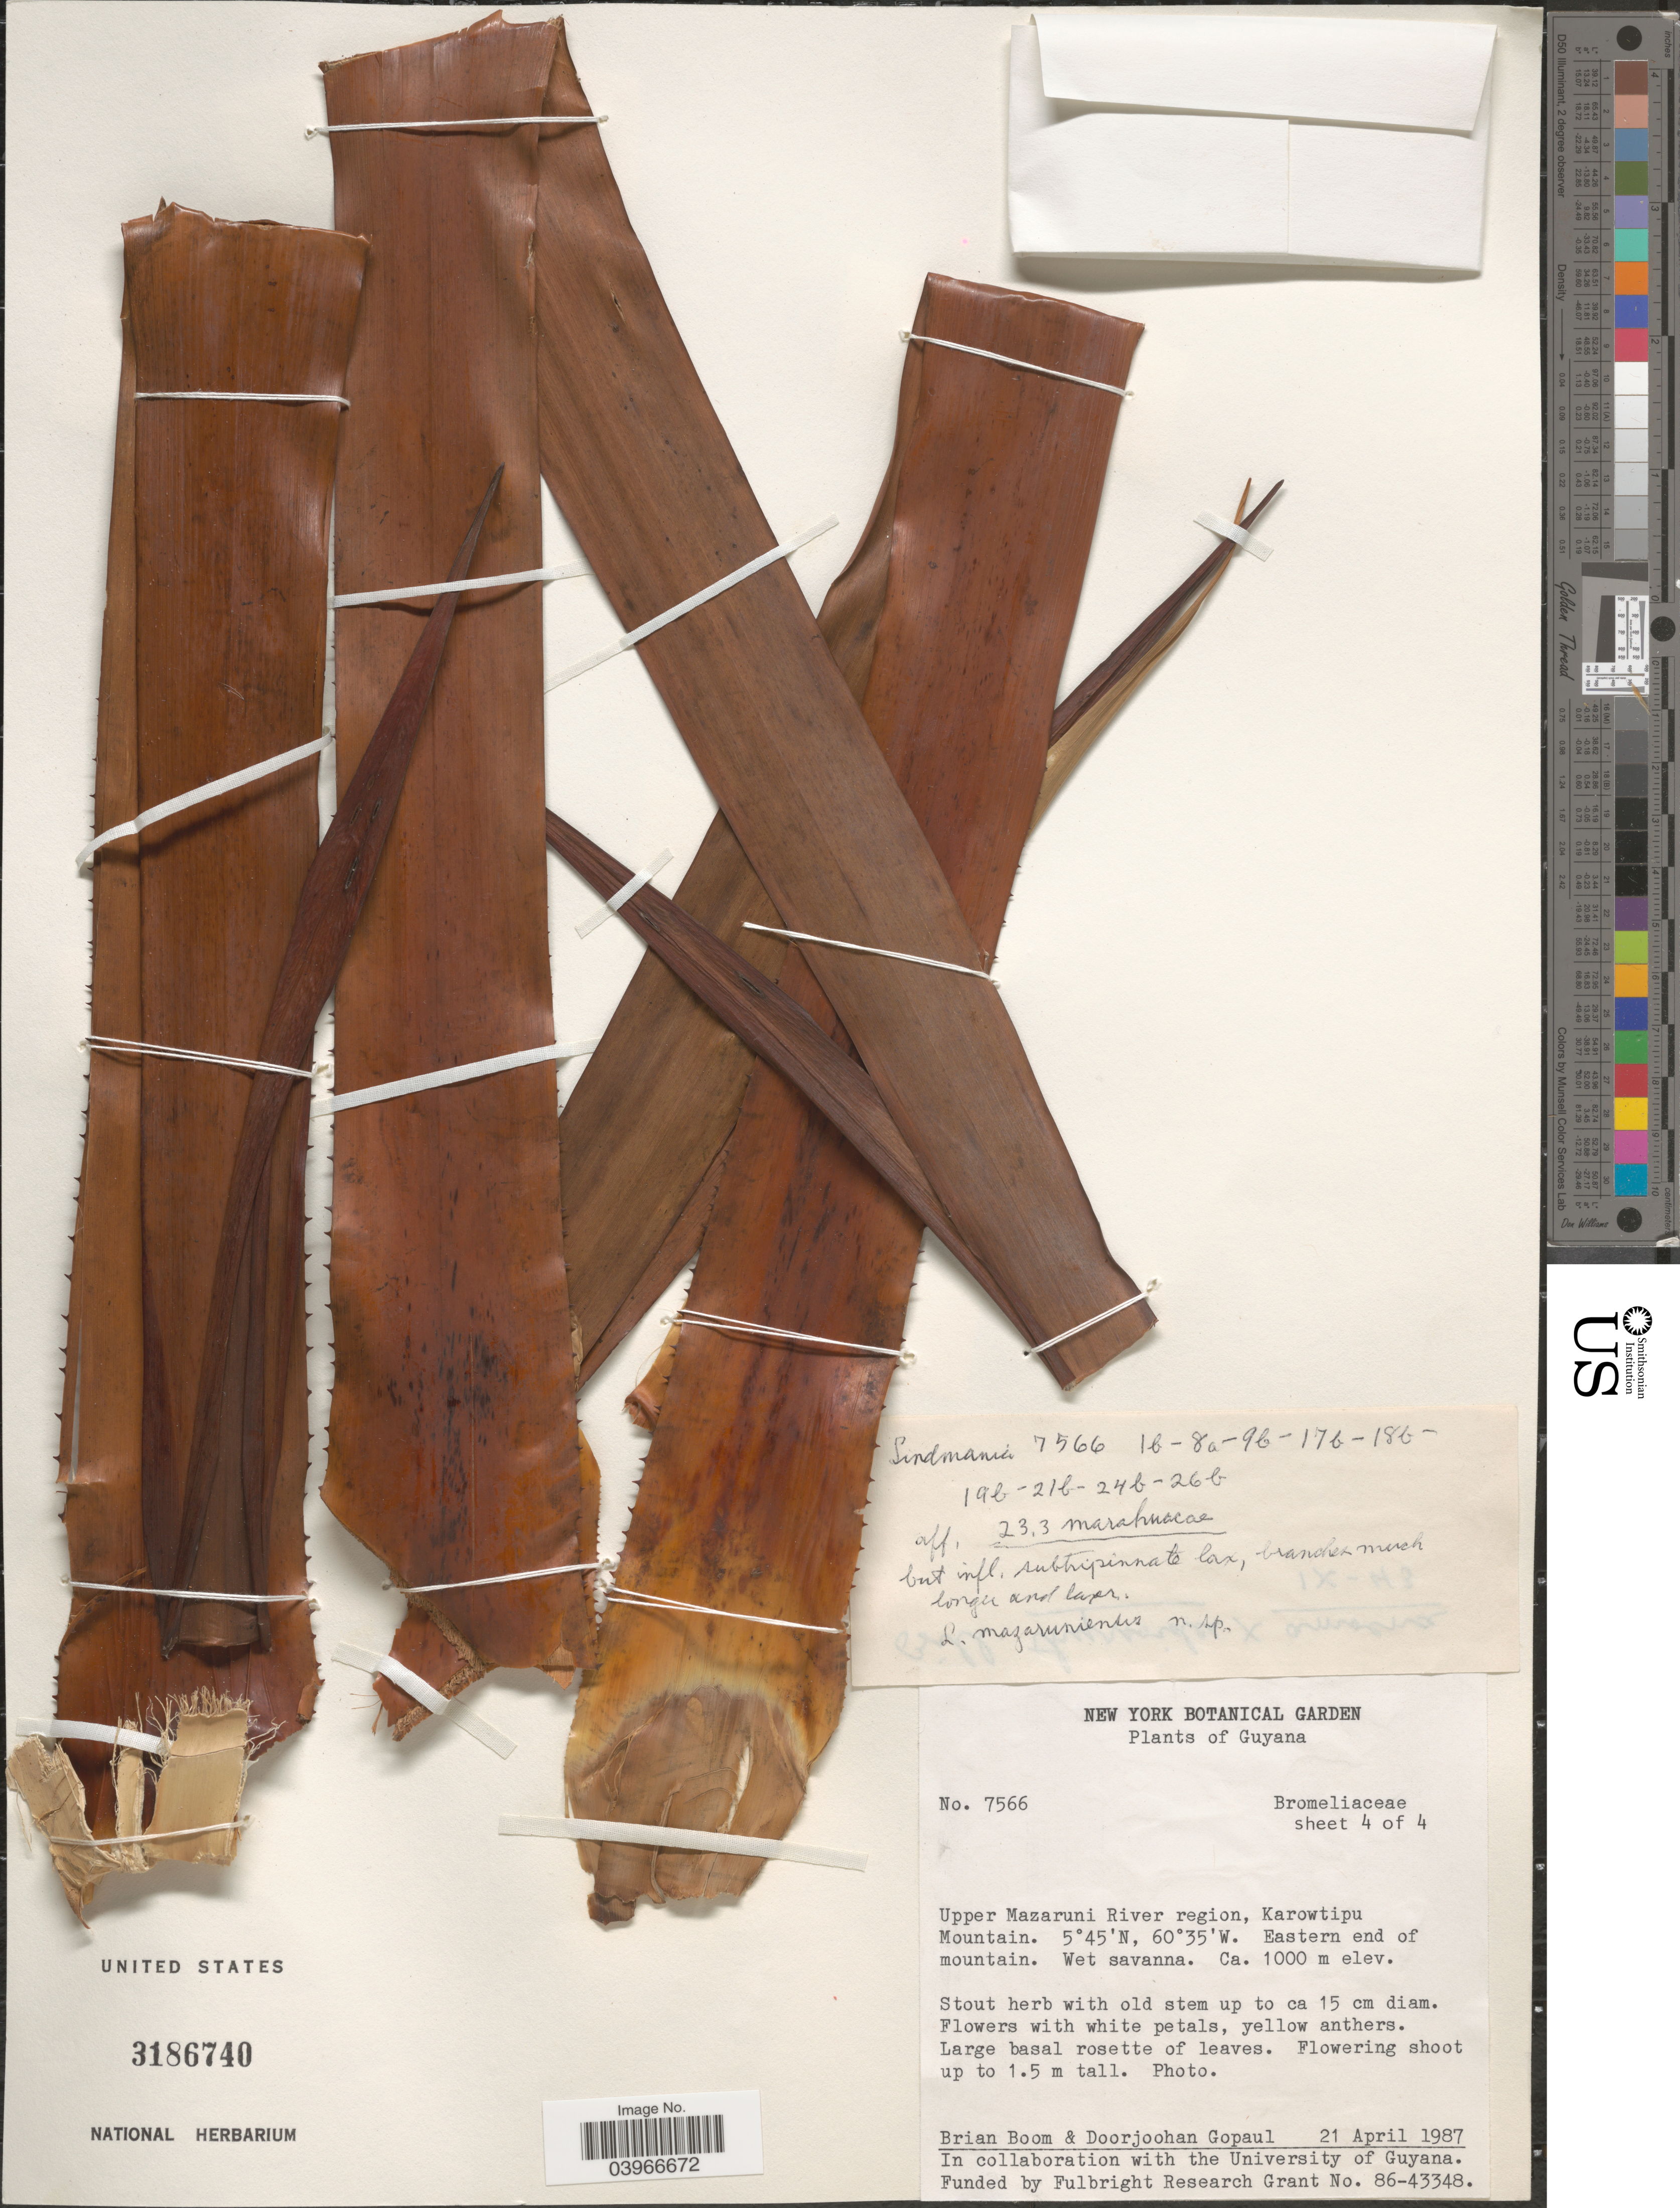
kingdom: Plantae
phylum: Tracheophyta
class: Liliopsida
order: Poales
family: Bromeliaceae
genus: Lindmania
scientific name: Lindmania mazarunensis L.B. Sm., ined.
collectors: B. M. Boom & D. Gopaul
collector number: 7566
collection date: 1987-04-21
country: Guyana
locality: Upper Mazaruni River region, Karowtipu Mountain. Eastern end of mountain. Wet savanna.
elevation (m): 1000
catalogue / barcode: US 3186740